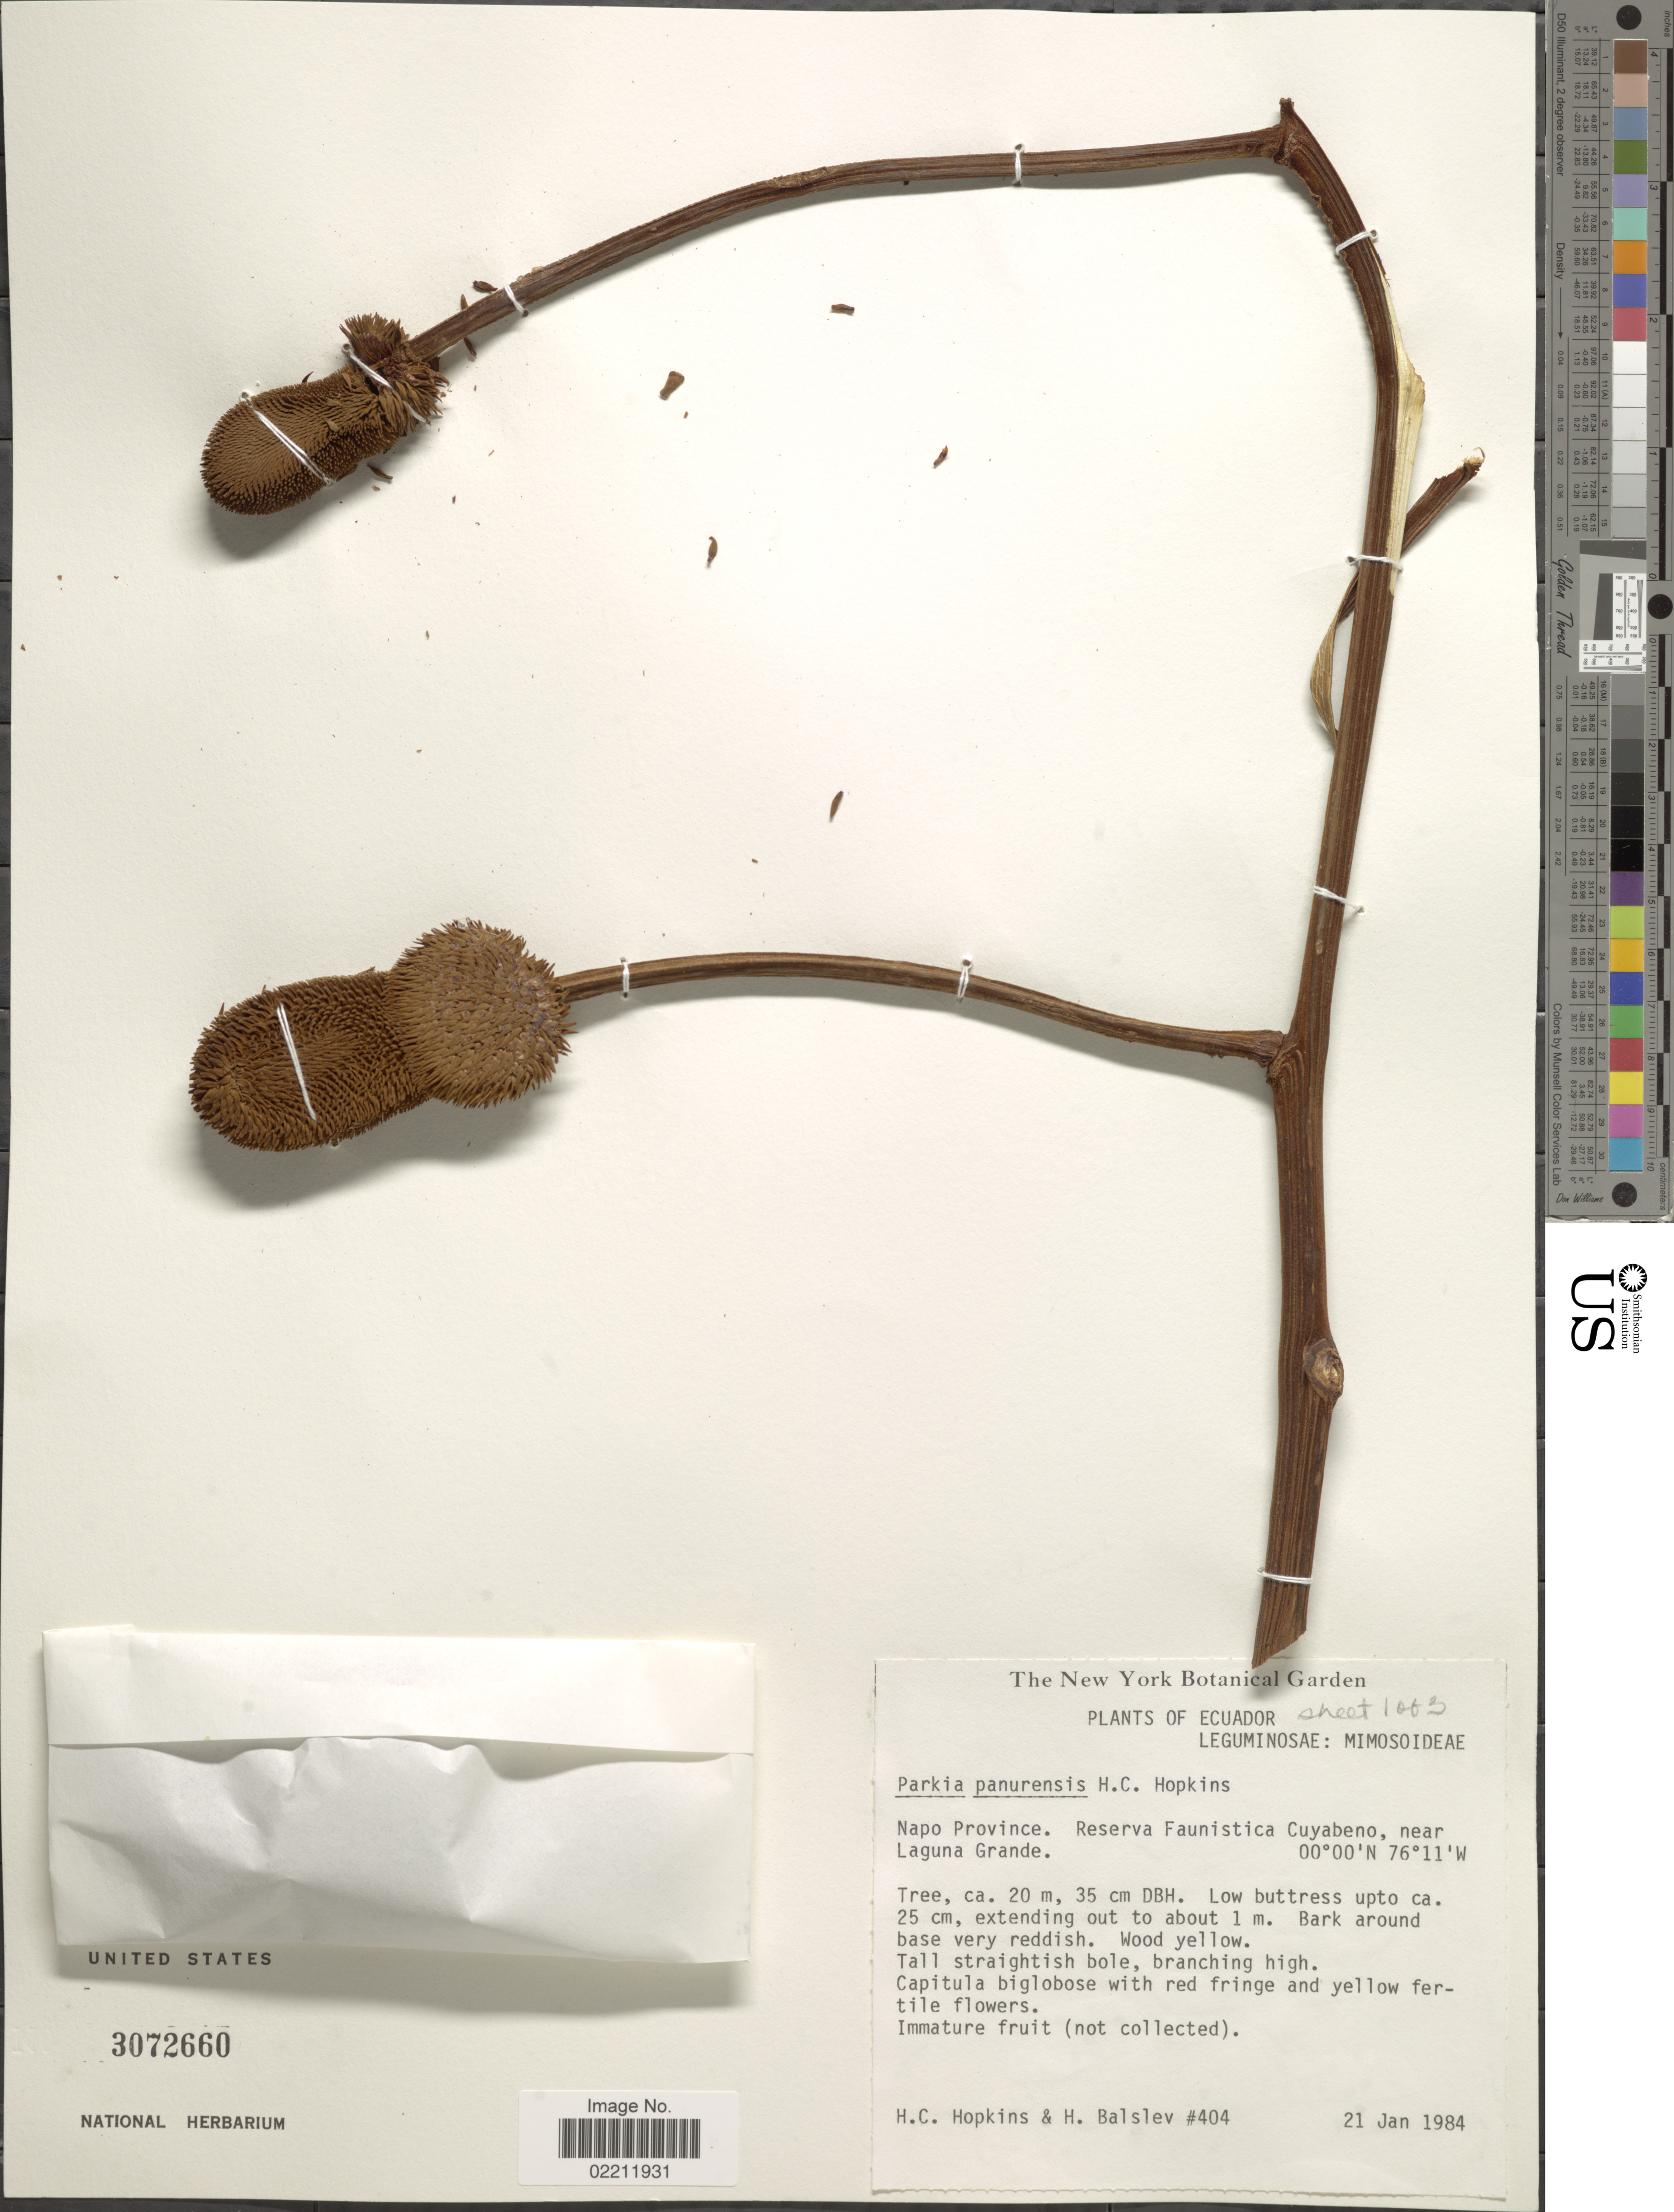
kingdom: Plantae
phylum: Tracheophyta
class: Magnoliopsida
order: Fabales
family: Fabaceae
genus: Parkia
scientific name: Parkia panurensis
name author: Benth.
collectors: H. Hopkins & H. Balslev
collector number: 404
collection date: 1984-01-21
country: Ecuador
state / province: Napo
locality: Napo Province, Reserva Faunistica Cuyabeno near Laguna Grande.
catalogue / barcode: US 3072660